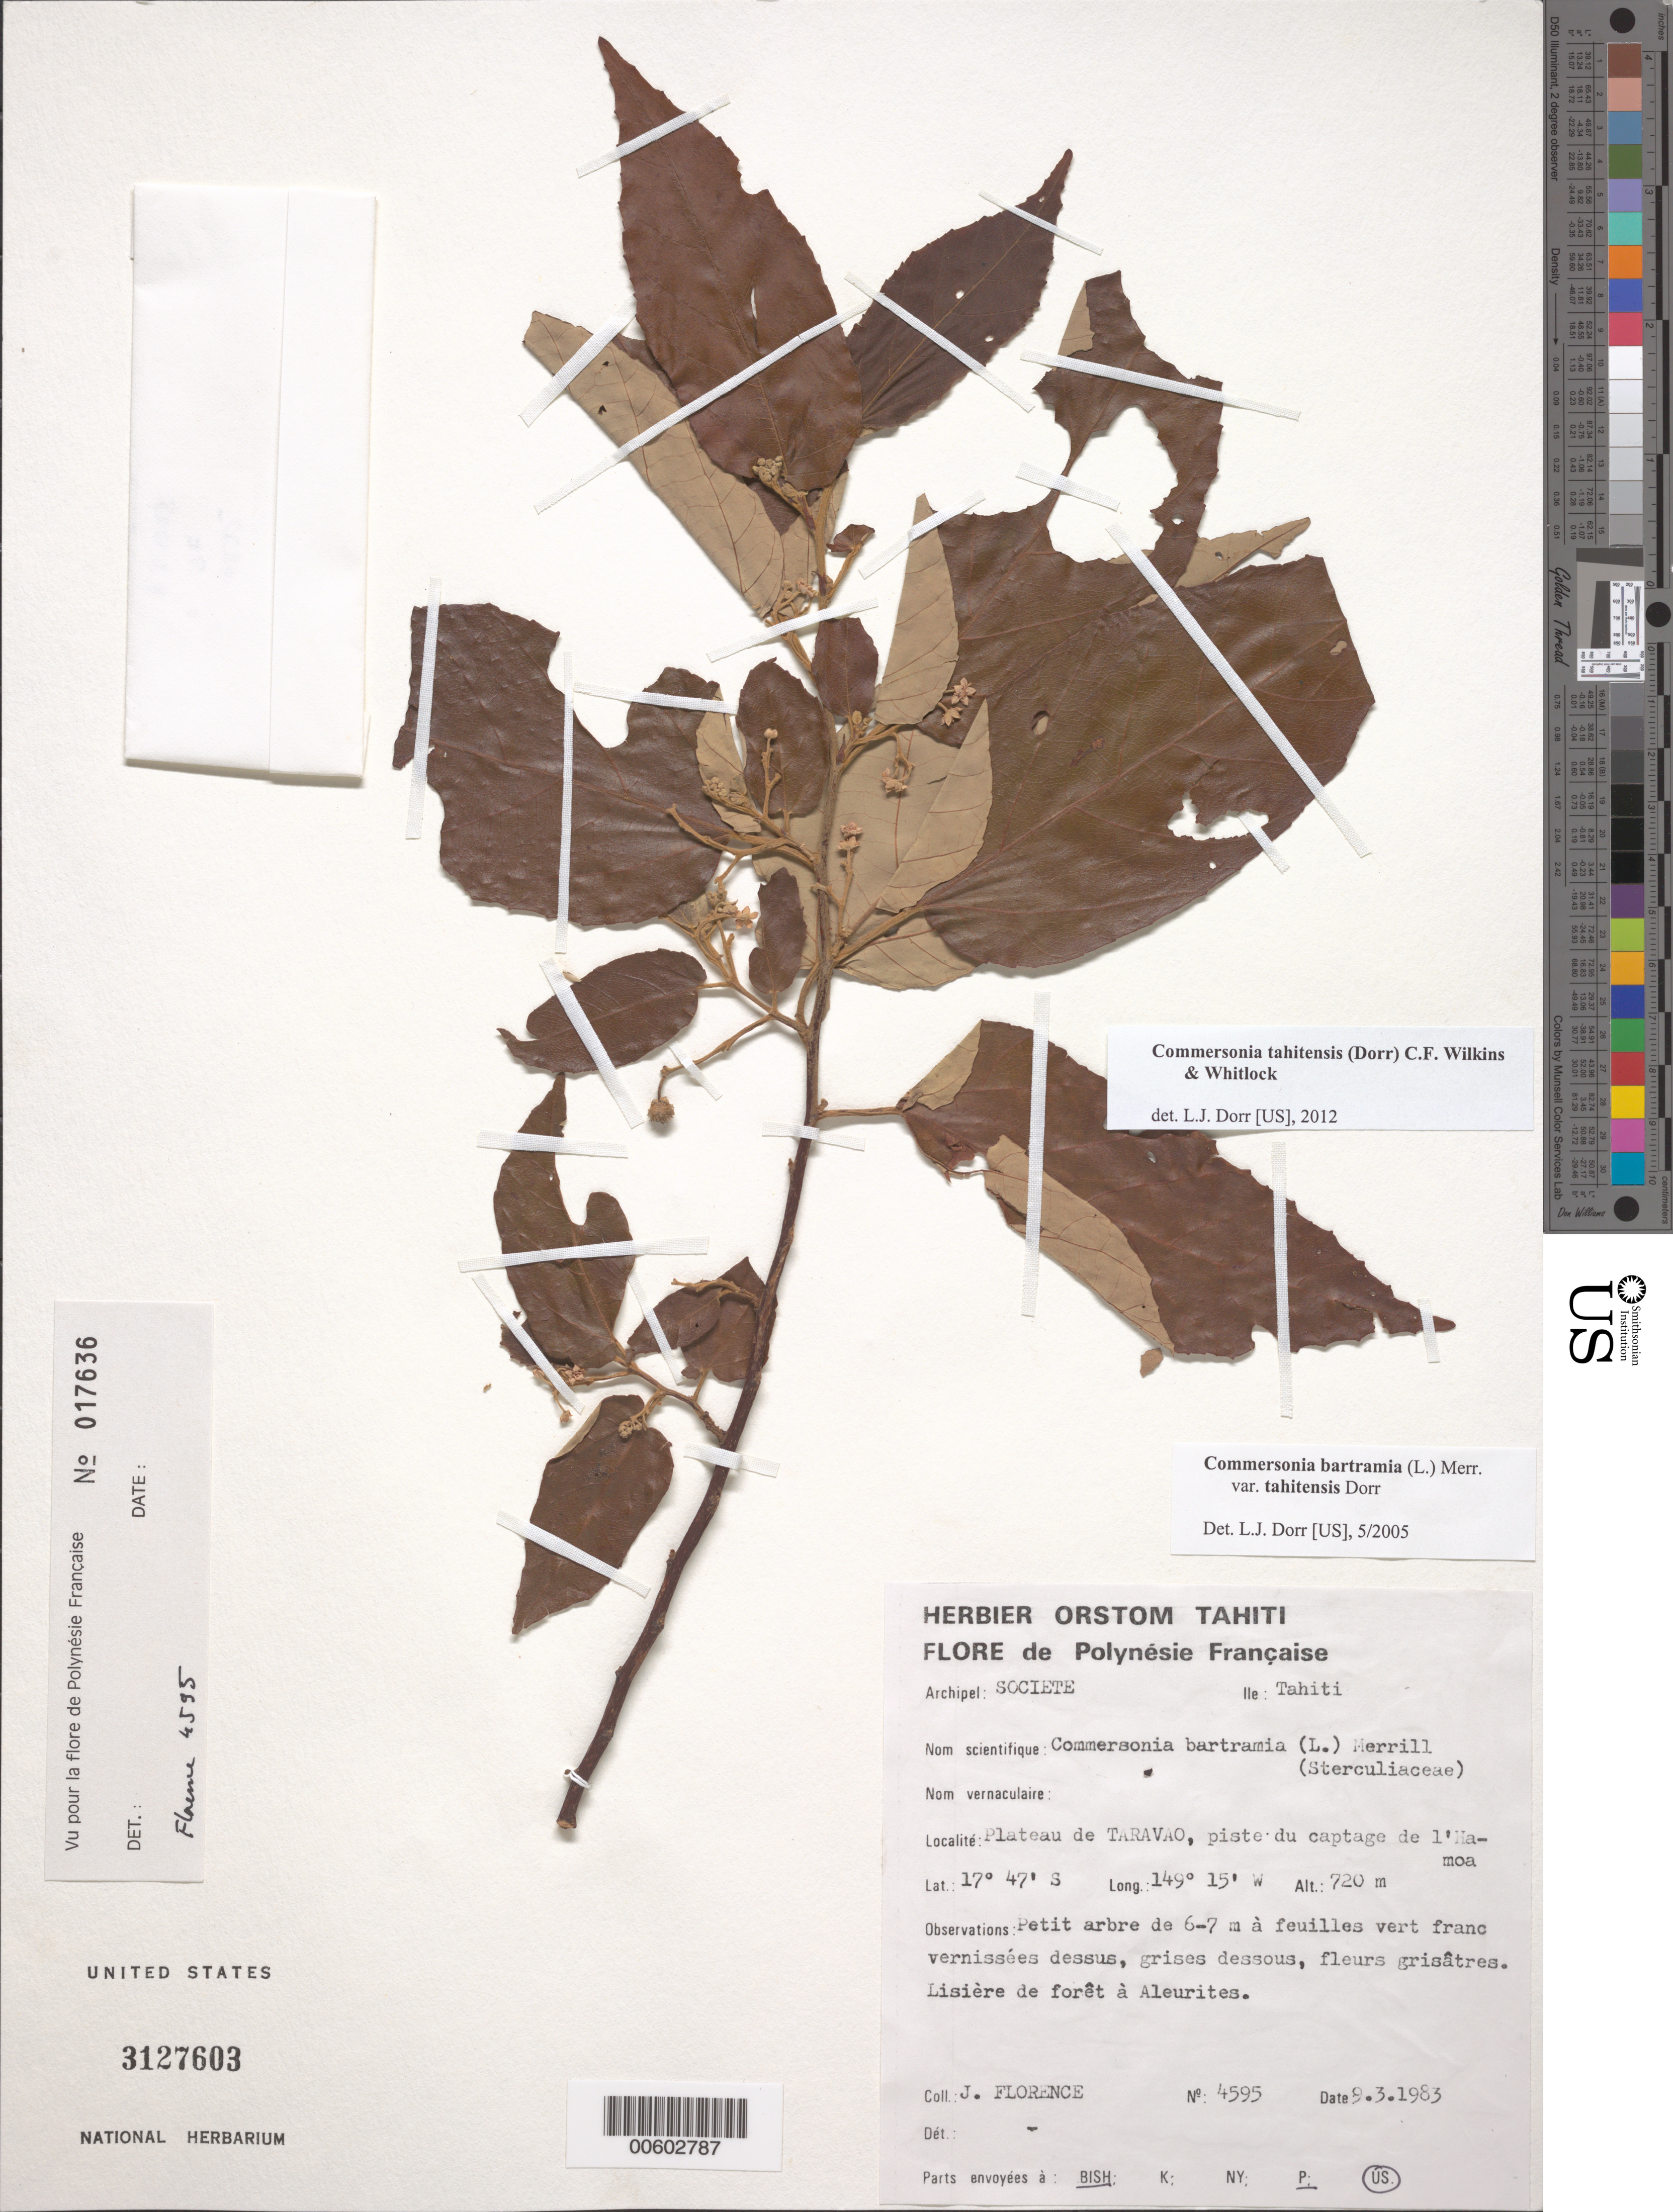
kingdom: Plantae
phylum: Tracheophyta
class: Magnoliopsida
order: Malvales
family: Malvaceae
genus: Commersonia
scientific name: Commersonia tahitensis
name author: (Dorr) C.F. Wilkins & Whitlock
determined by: Dorr, L. J., (BOT), Smithsonian Institution - National Museum of Natural History (UNITED STATES)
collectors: J. Florence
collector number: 4595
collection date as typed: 09 Mar 1983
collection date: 1983-03-09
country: French Polynesia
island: Tahiti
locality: Plateau de Taravao, piste du captage de l'Hamoa [Society Is.]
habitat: Lisière de forêt à Aleurites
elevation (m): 720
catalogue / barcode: US 3127603